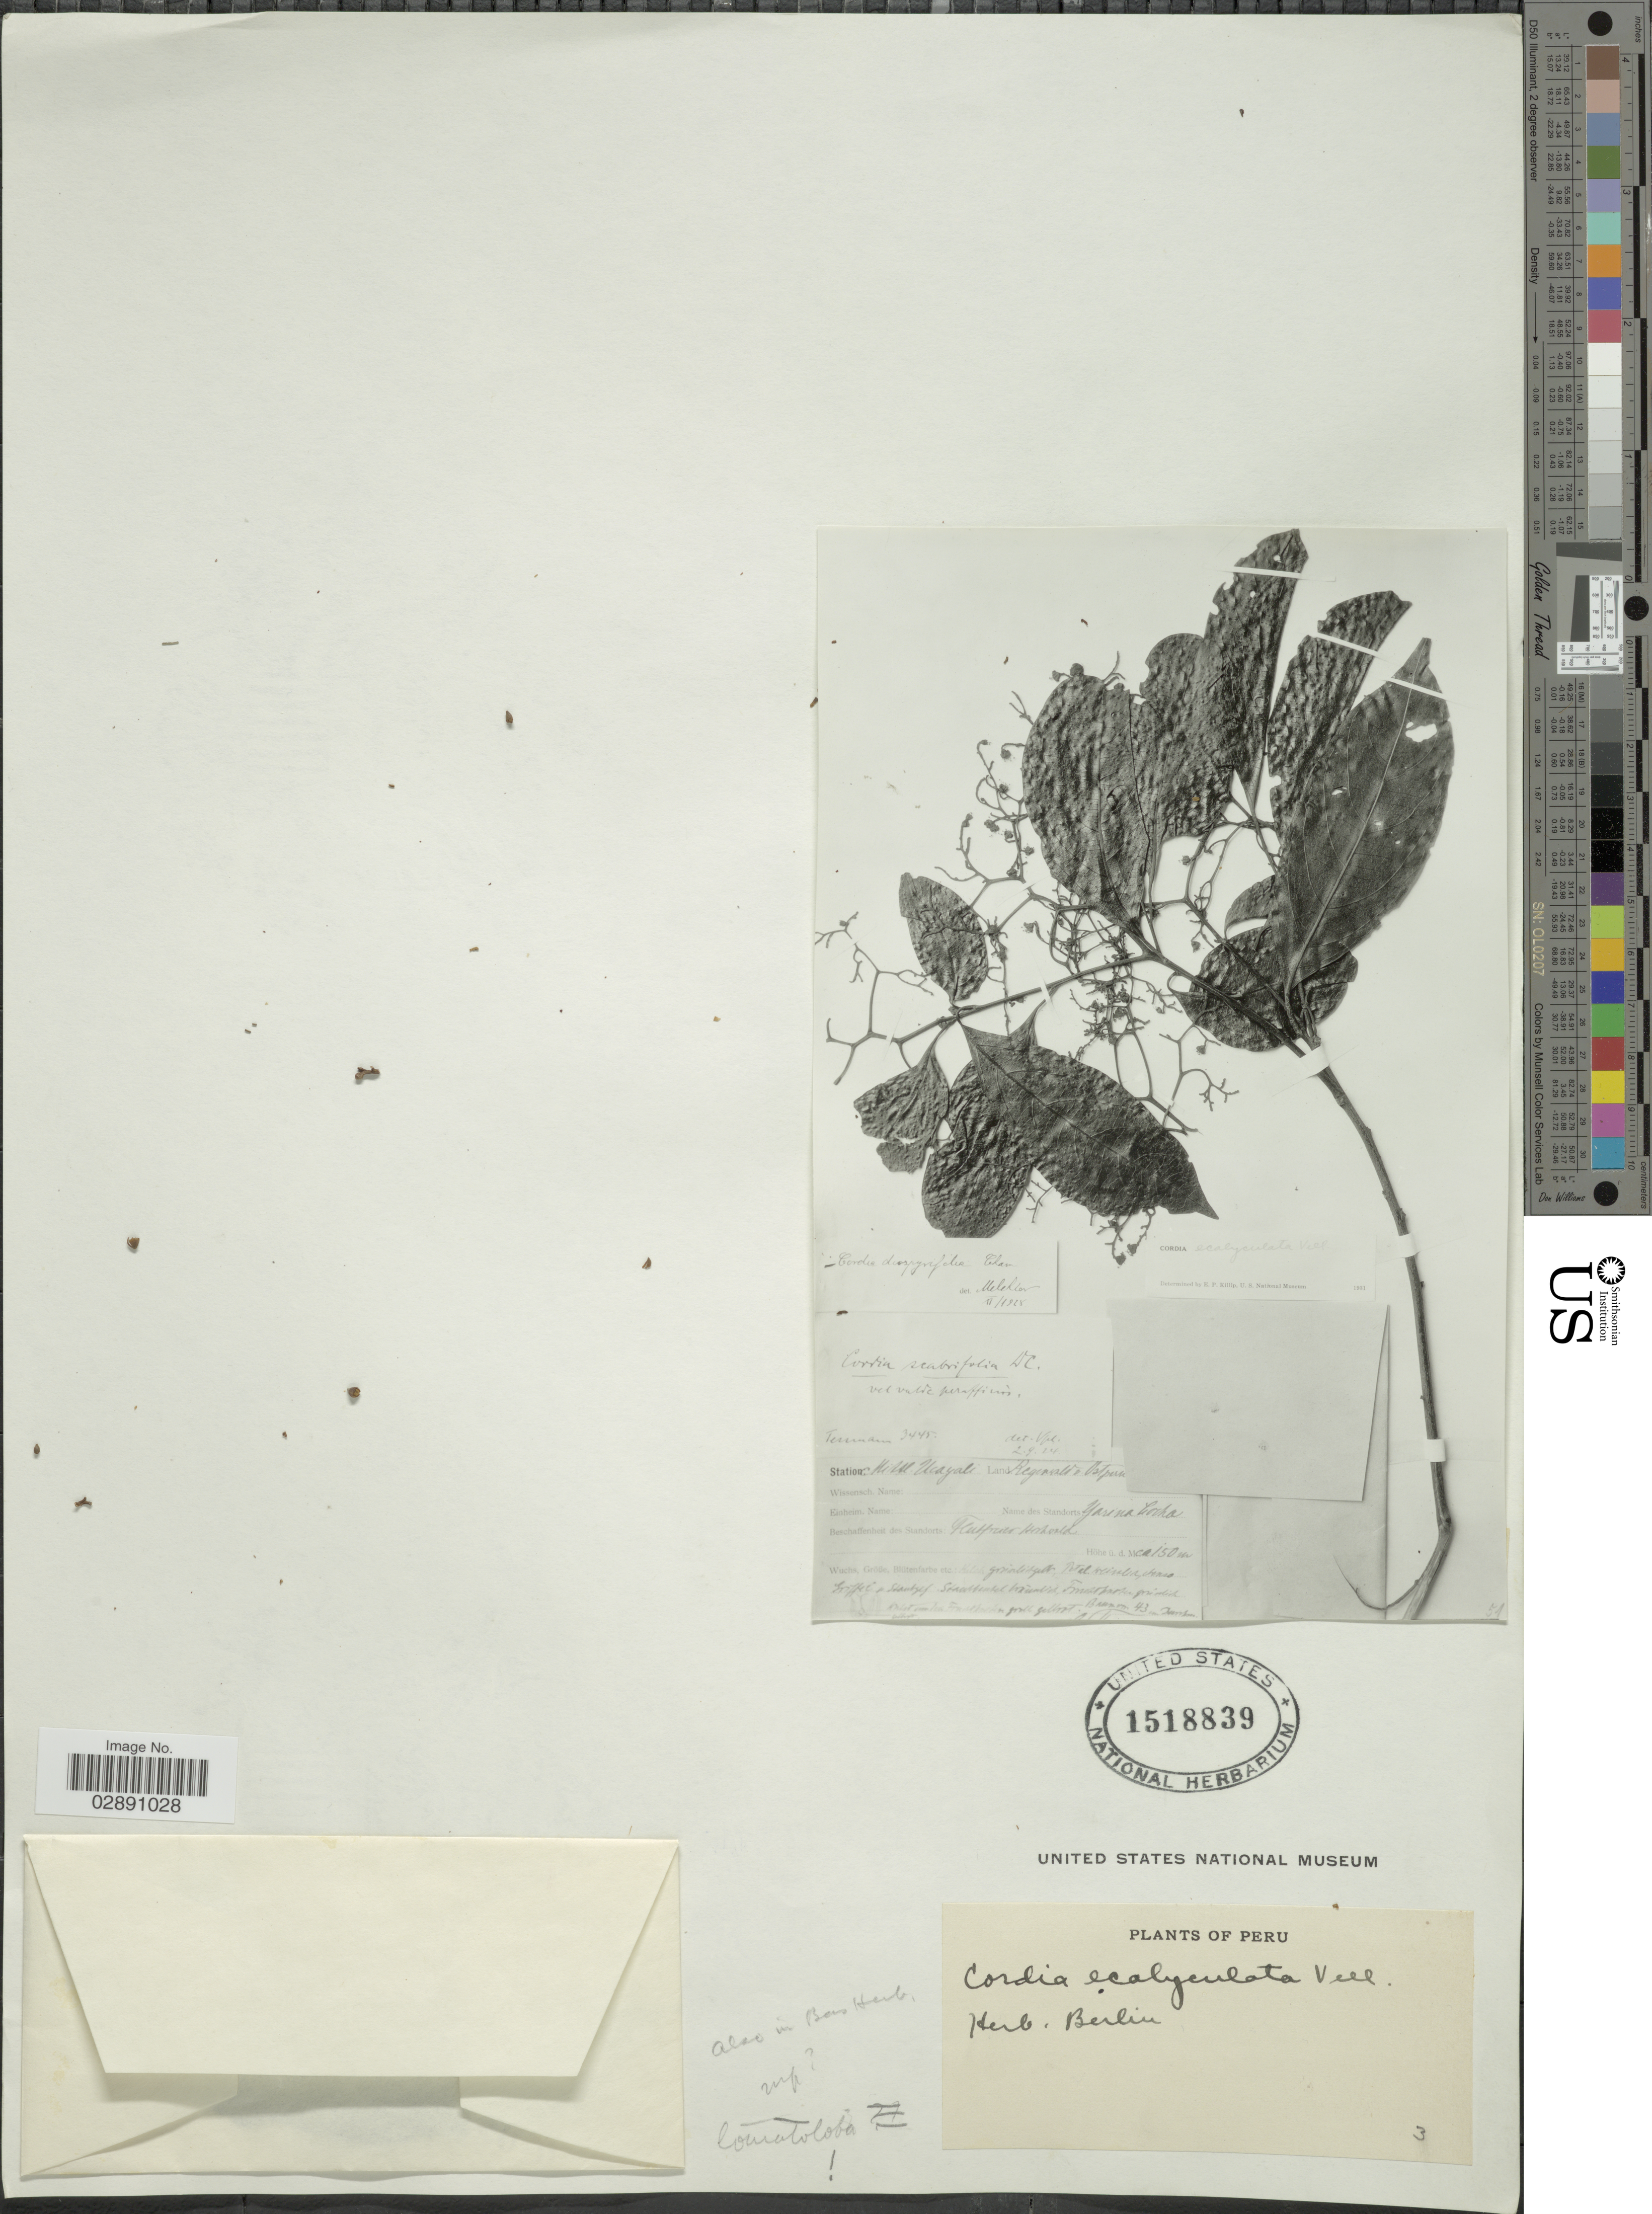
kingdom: Plantae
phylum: Tracheophyta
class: Magnoliopsida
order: Boraginales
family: Cordiaceae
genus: Cordia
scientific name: Cordia lomatoloba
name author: I.M. Johnst.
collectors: Tessmann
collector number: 3445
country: Peru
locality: Mittl. Ucayali, Yarina Cocha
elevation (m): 150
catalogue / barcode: US 1518839